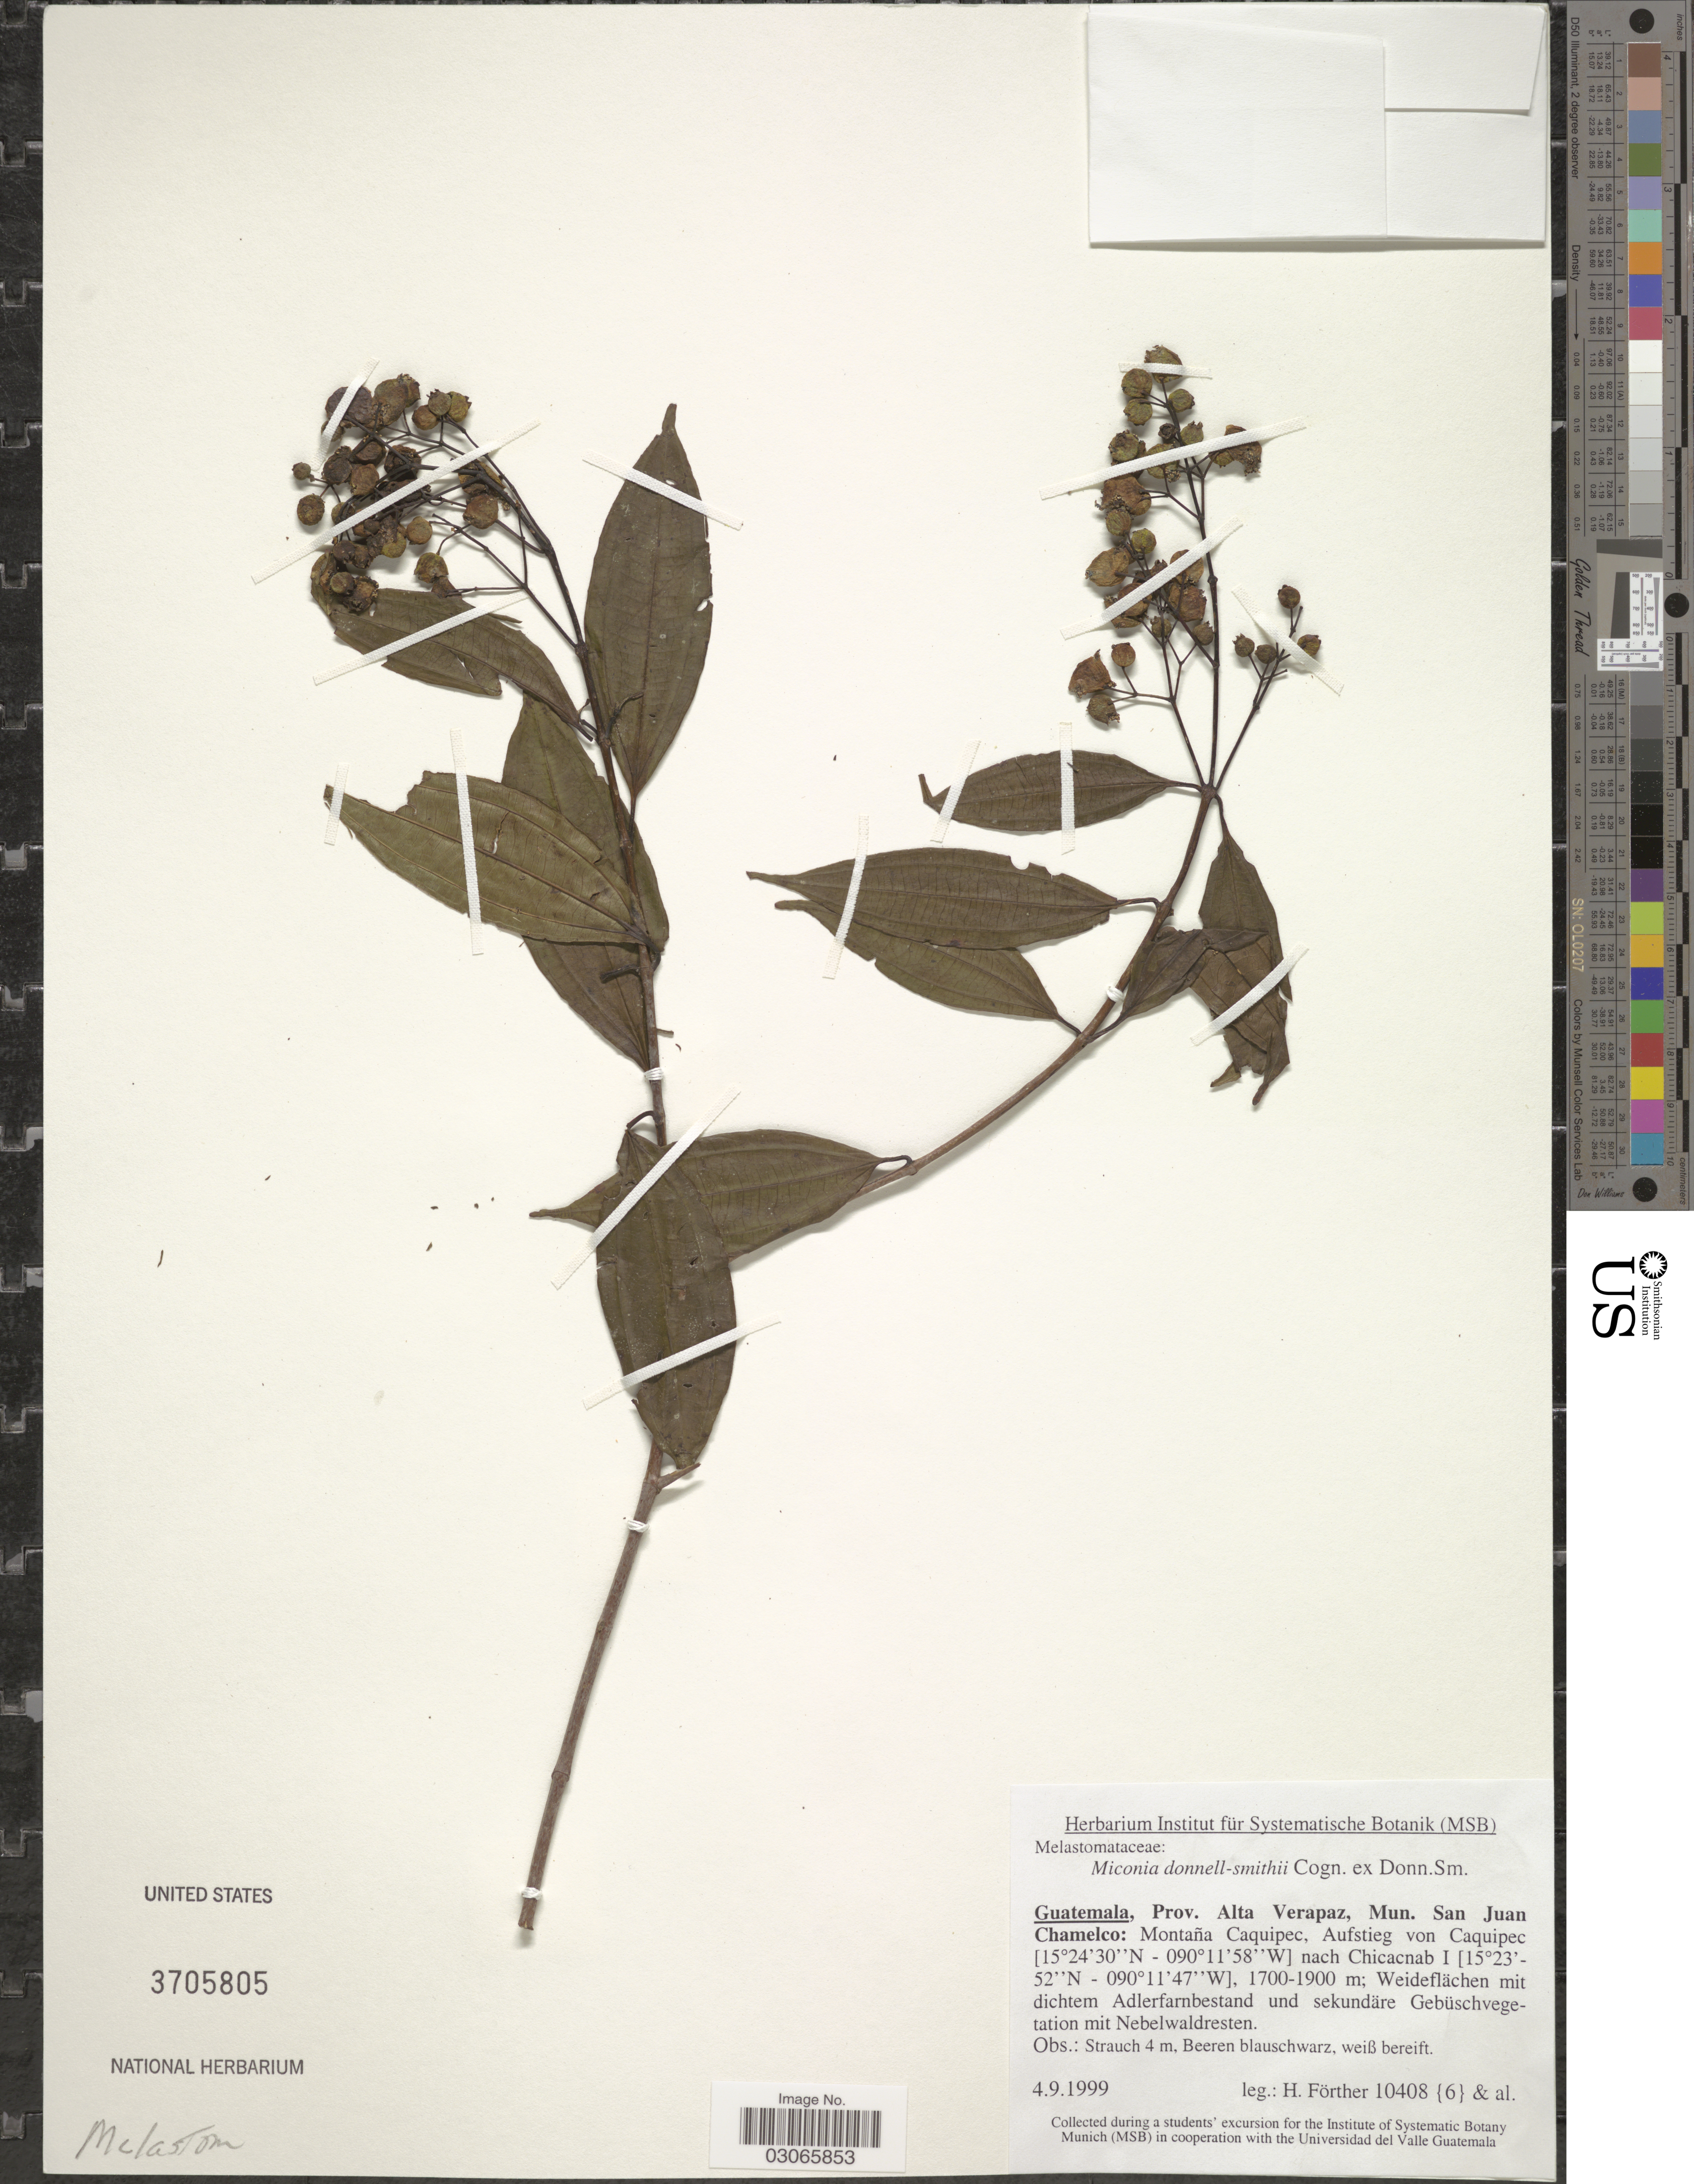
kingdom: Plantae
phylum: Tracheophyta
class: Magnoliopsida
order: Myrtales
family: Melastomataceae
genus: Miconia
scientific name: Miconia donnell-smithii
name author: Cogn.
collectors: H. Förther & et al.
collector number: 10408 {6}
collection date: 1999-09-04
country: Guatemala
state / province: Alta Verapaz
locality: Mun. San Juan Chamelco: Montaña Caquipec, Aufstieg von Caquipec nach Chicacnab.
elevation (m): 1700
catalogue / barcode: US 3705805